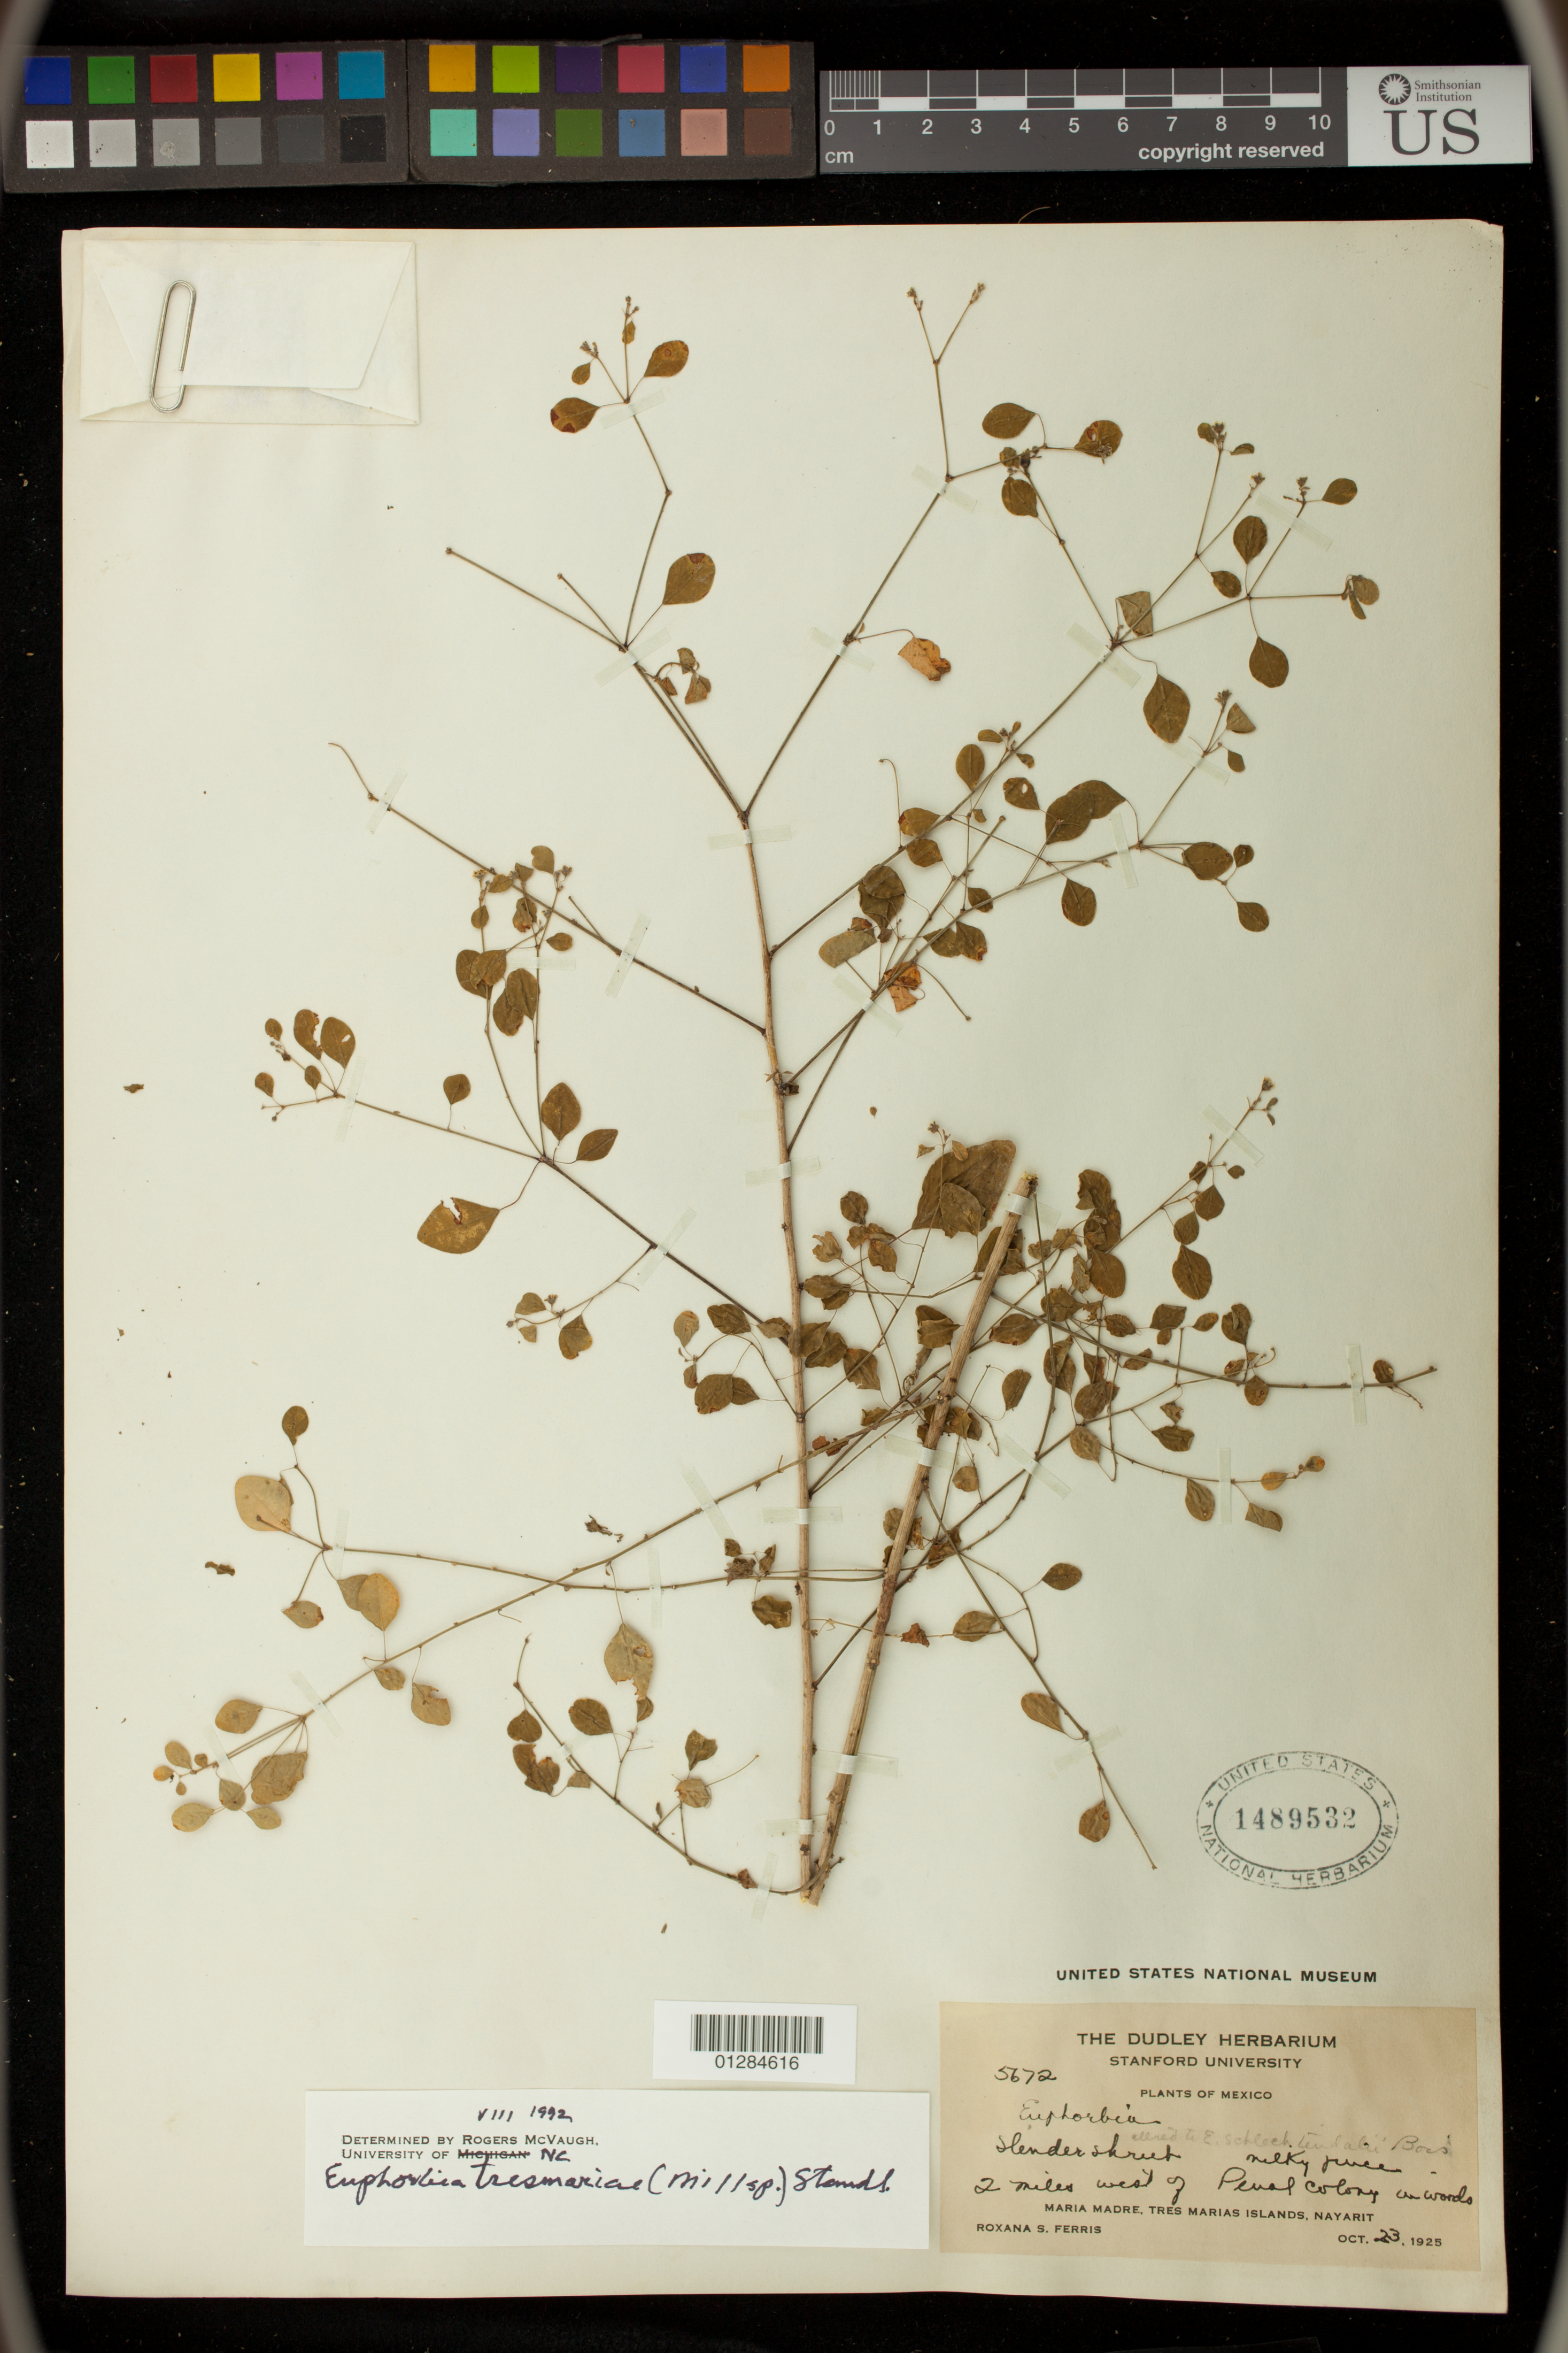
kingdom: Plantae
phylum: Tracheophyta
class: Magnoliopsida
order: Malpighiales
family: Euphorbiaceae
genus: Euphorbia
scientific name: Euphorbia tresmariae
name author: (Millsp.) Standl.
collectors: R. S. Ferris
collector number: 5672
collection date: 1925-10-23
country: Mexico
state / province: Nayarit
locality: Isla María Madre, Tres Marias Islands, Nayarit 12 miles west of penal colony in woods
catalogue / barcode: US 1489532